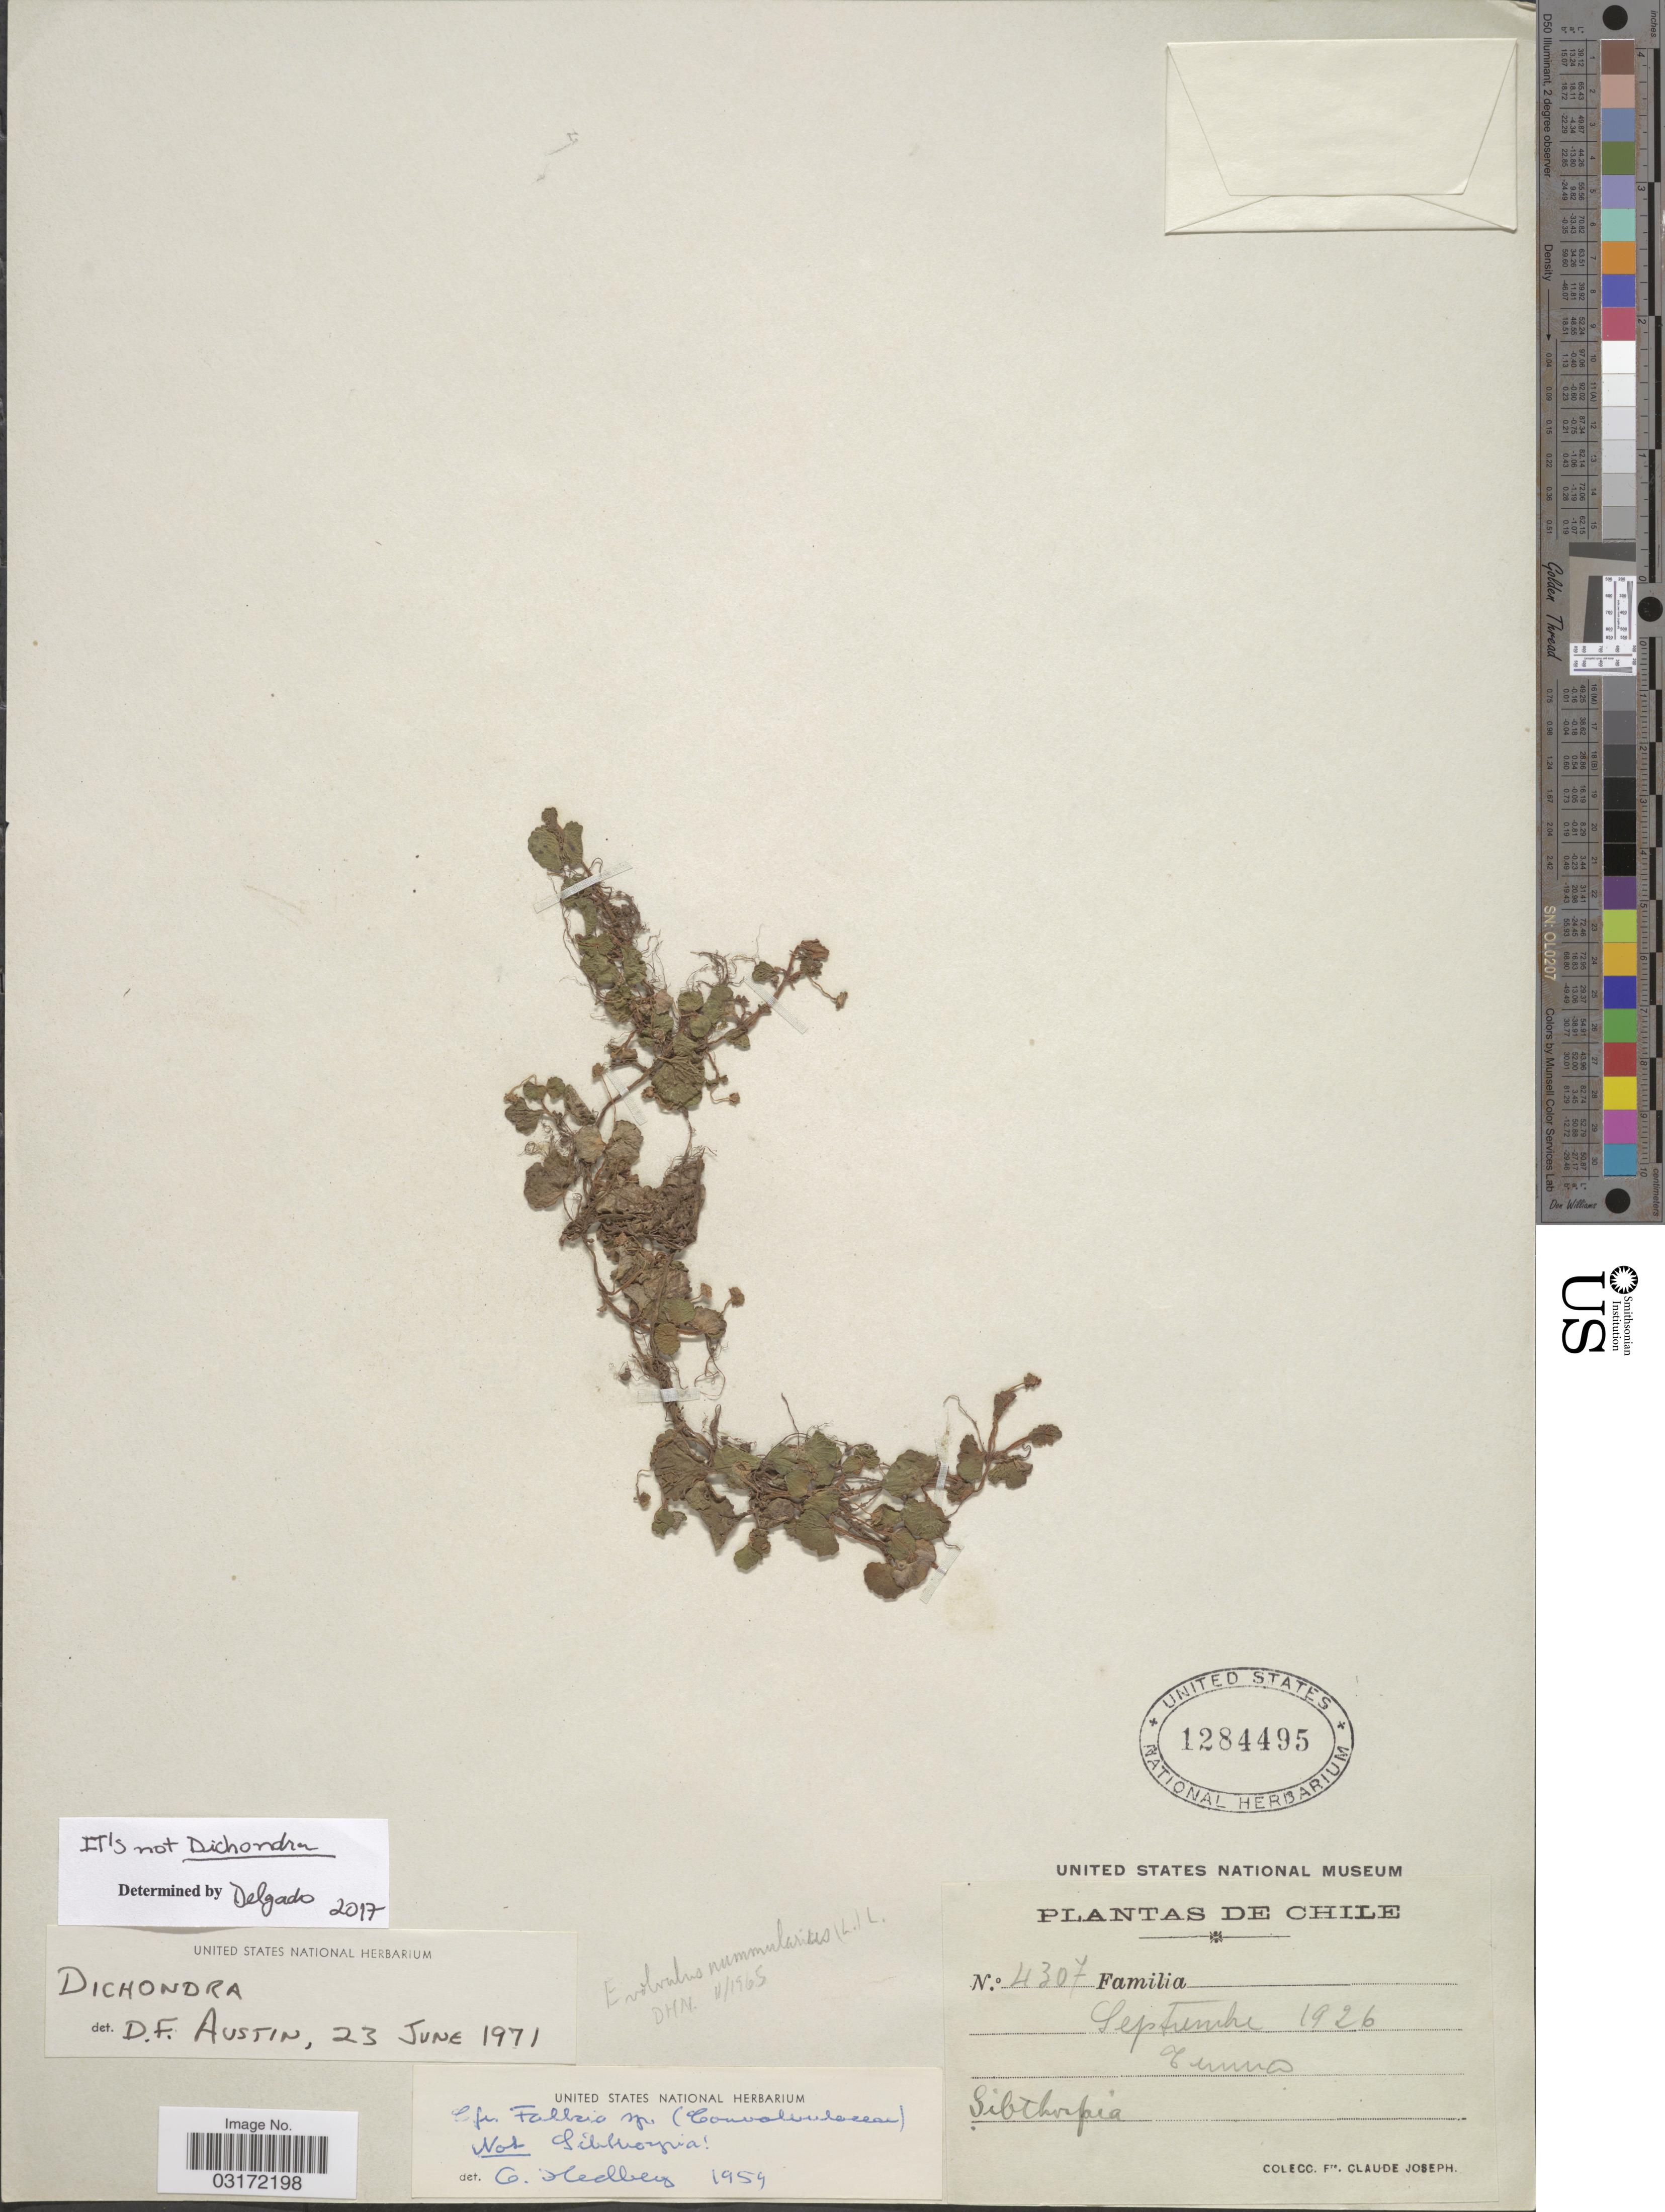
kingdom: Plantae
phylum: Tracheophyta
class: Magnoliopsida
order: Solanales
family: Convolvulaceae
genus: Evolvulus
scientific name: Evolvulus nummularius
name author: (L.) L.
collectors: Bro. Claude-Joseph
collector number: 4307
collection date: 1926-09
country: Chile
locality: Temuco.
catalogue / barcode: US 1284495